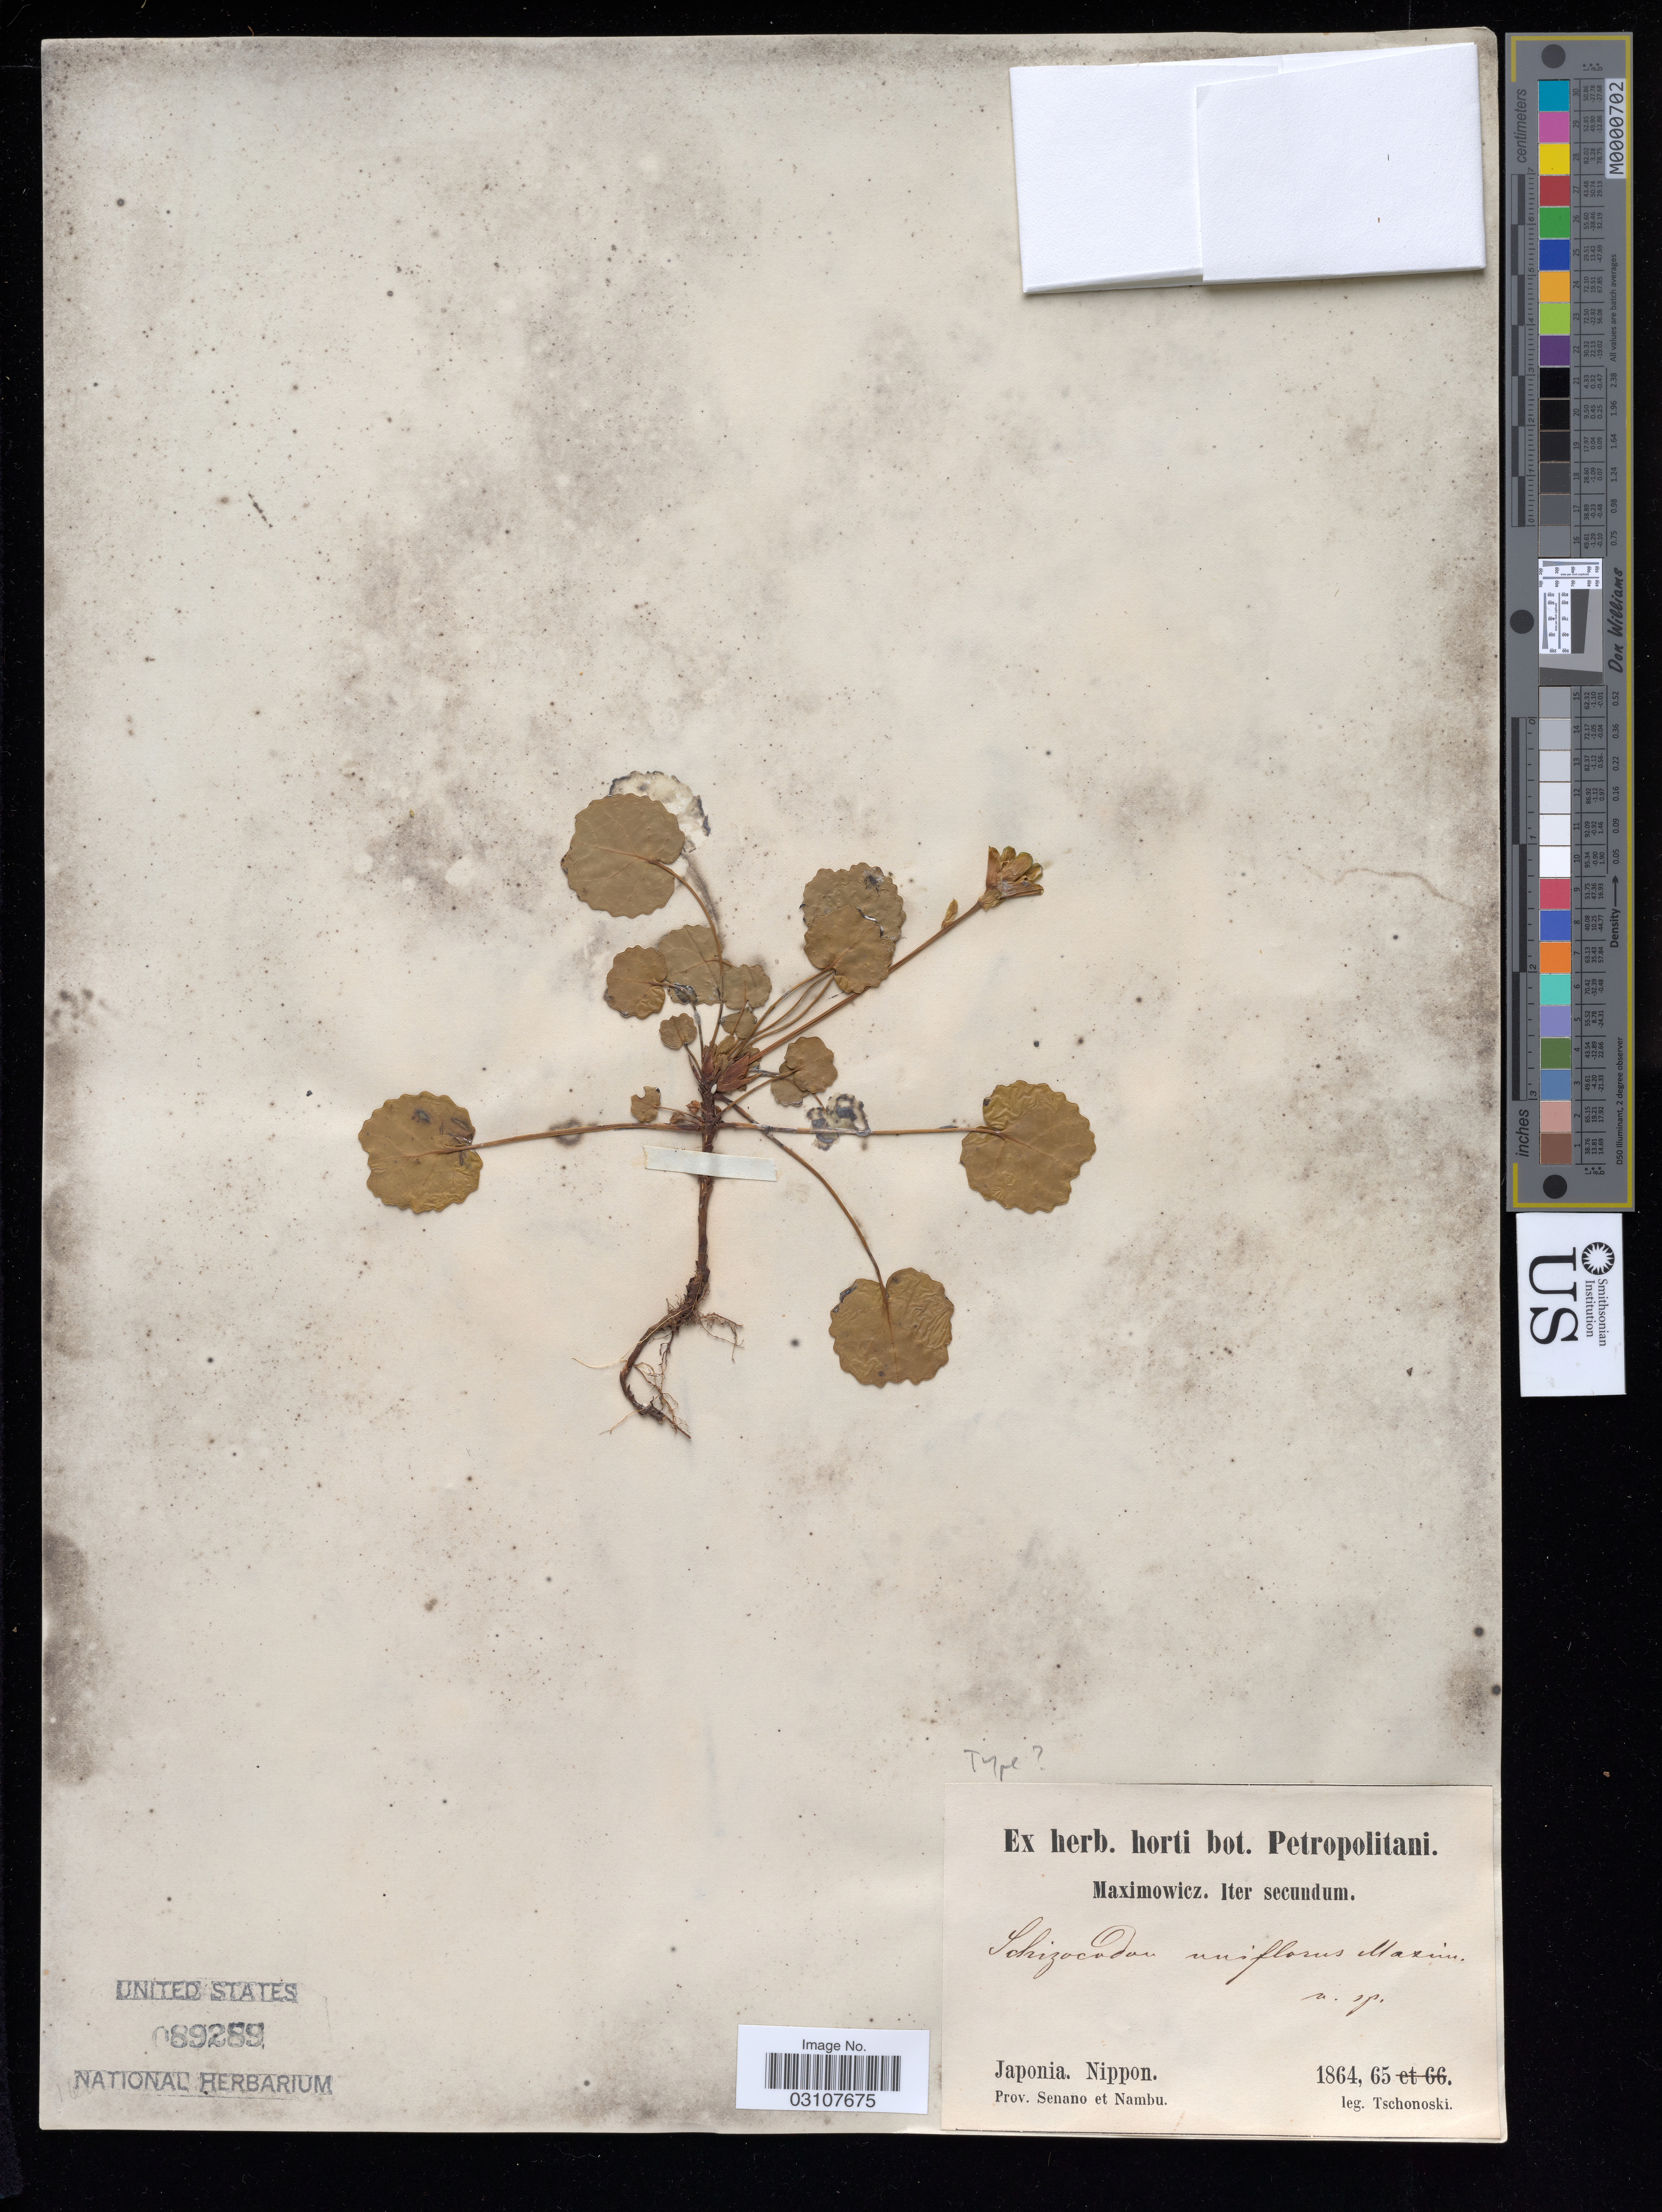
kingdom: Plantae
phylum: Tracheophyta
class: Magnoliopsida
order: Ericales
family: Diapensiaceae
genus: Shortia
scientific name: Shortia uniflora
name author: Maxim.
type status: Possible Type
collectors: -. Tschonoski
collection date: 1864/1865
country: Japan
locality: Nippon. Prov. Senano et Nambu.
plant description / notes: Annotated as "Schizocodon uniflorus Maxim. n. sp.", apparently unpublished (but referenced in protologue)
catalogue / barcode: US 89289